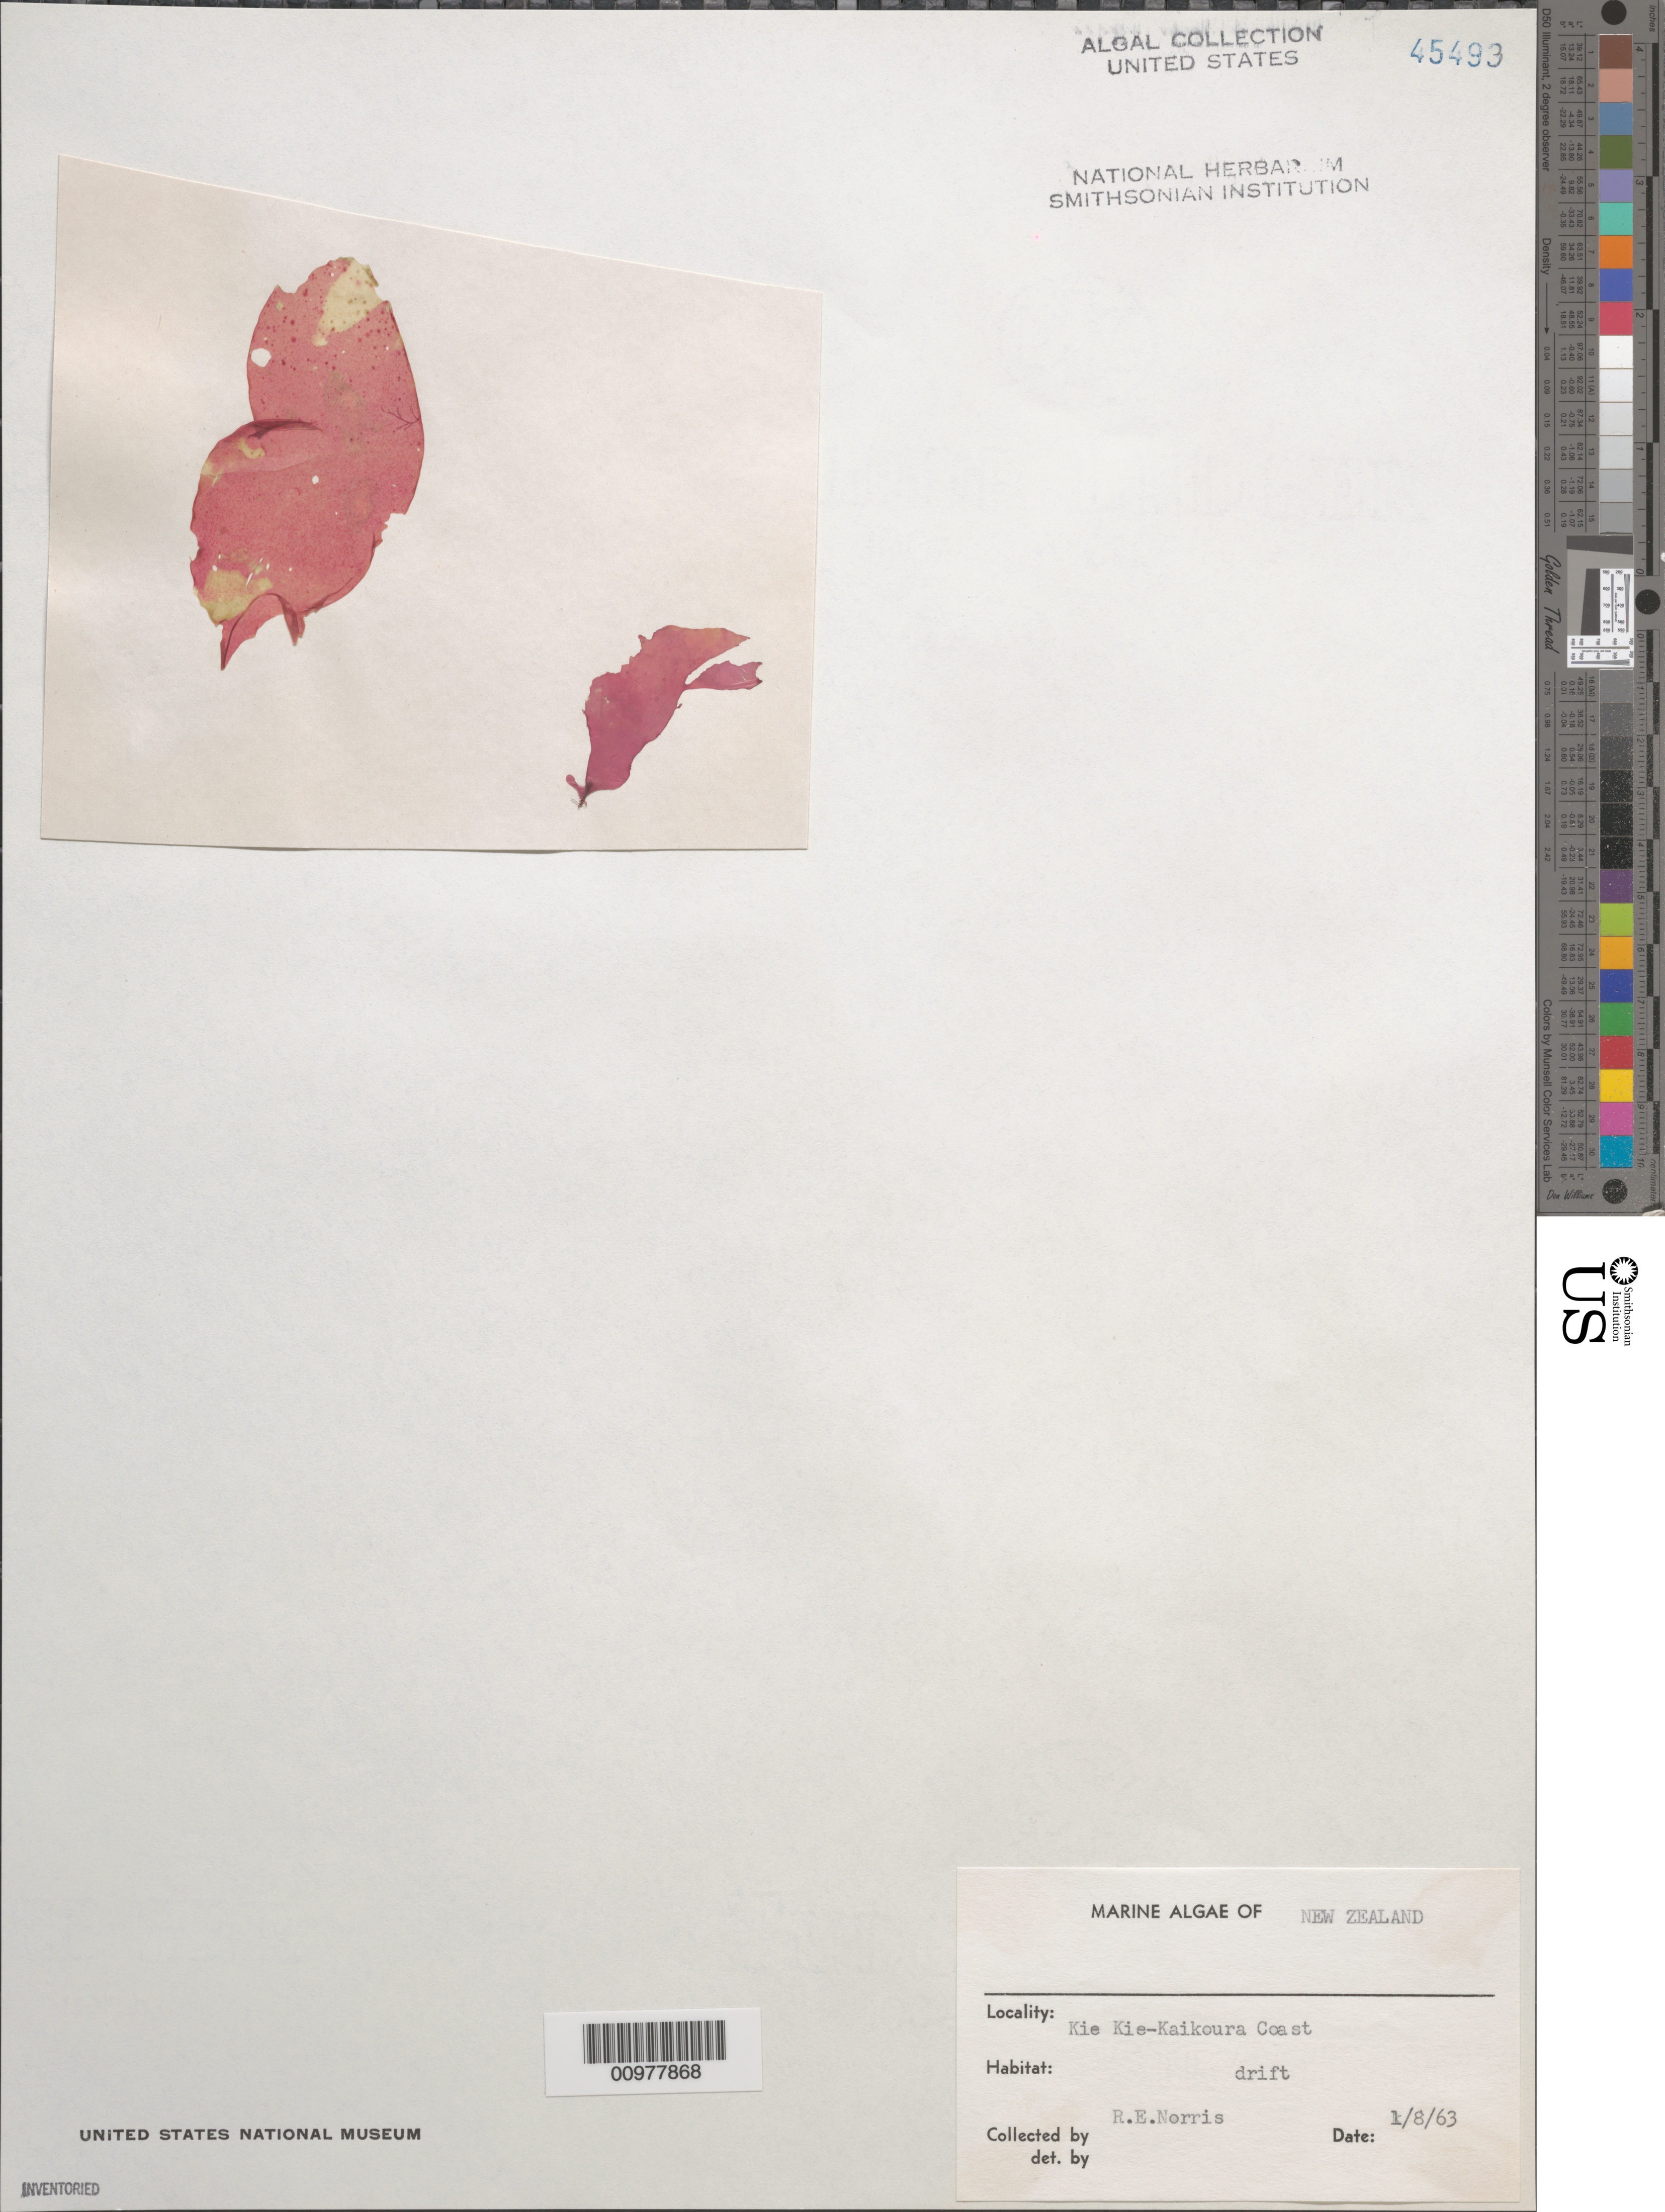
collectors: R. E. Norris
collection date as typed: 08 Jan 1963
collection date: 1963-01-08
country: New Zealand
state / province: Canterbury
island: South Island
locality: Kie Kie-Kaikoura Coast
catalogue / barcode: US 45493